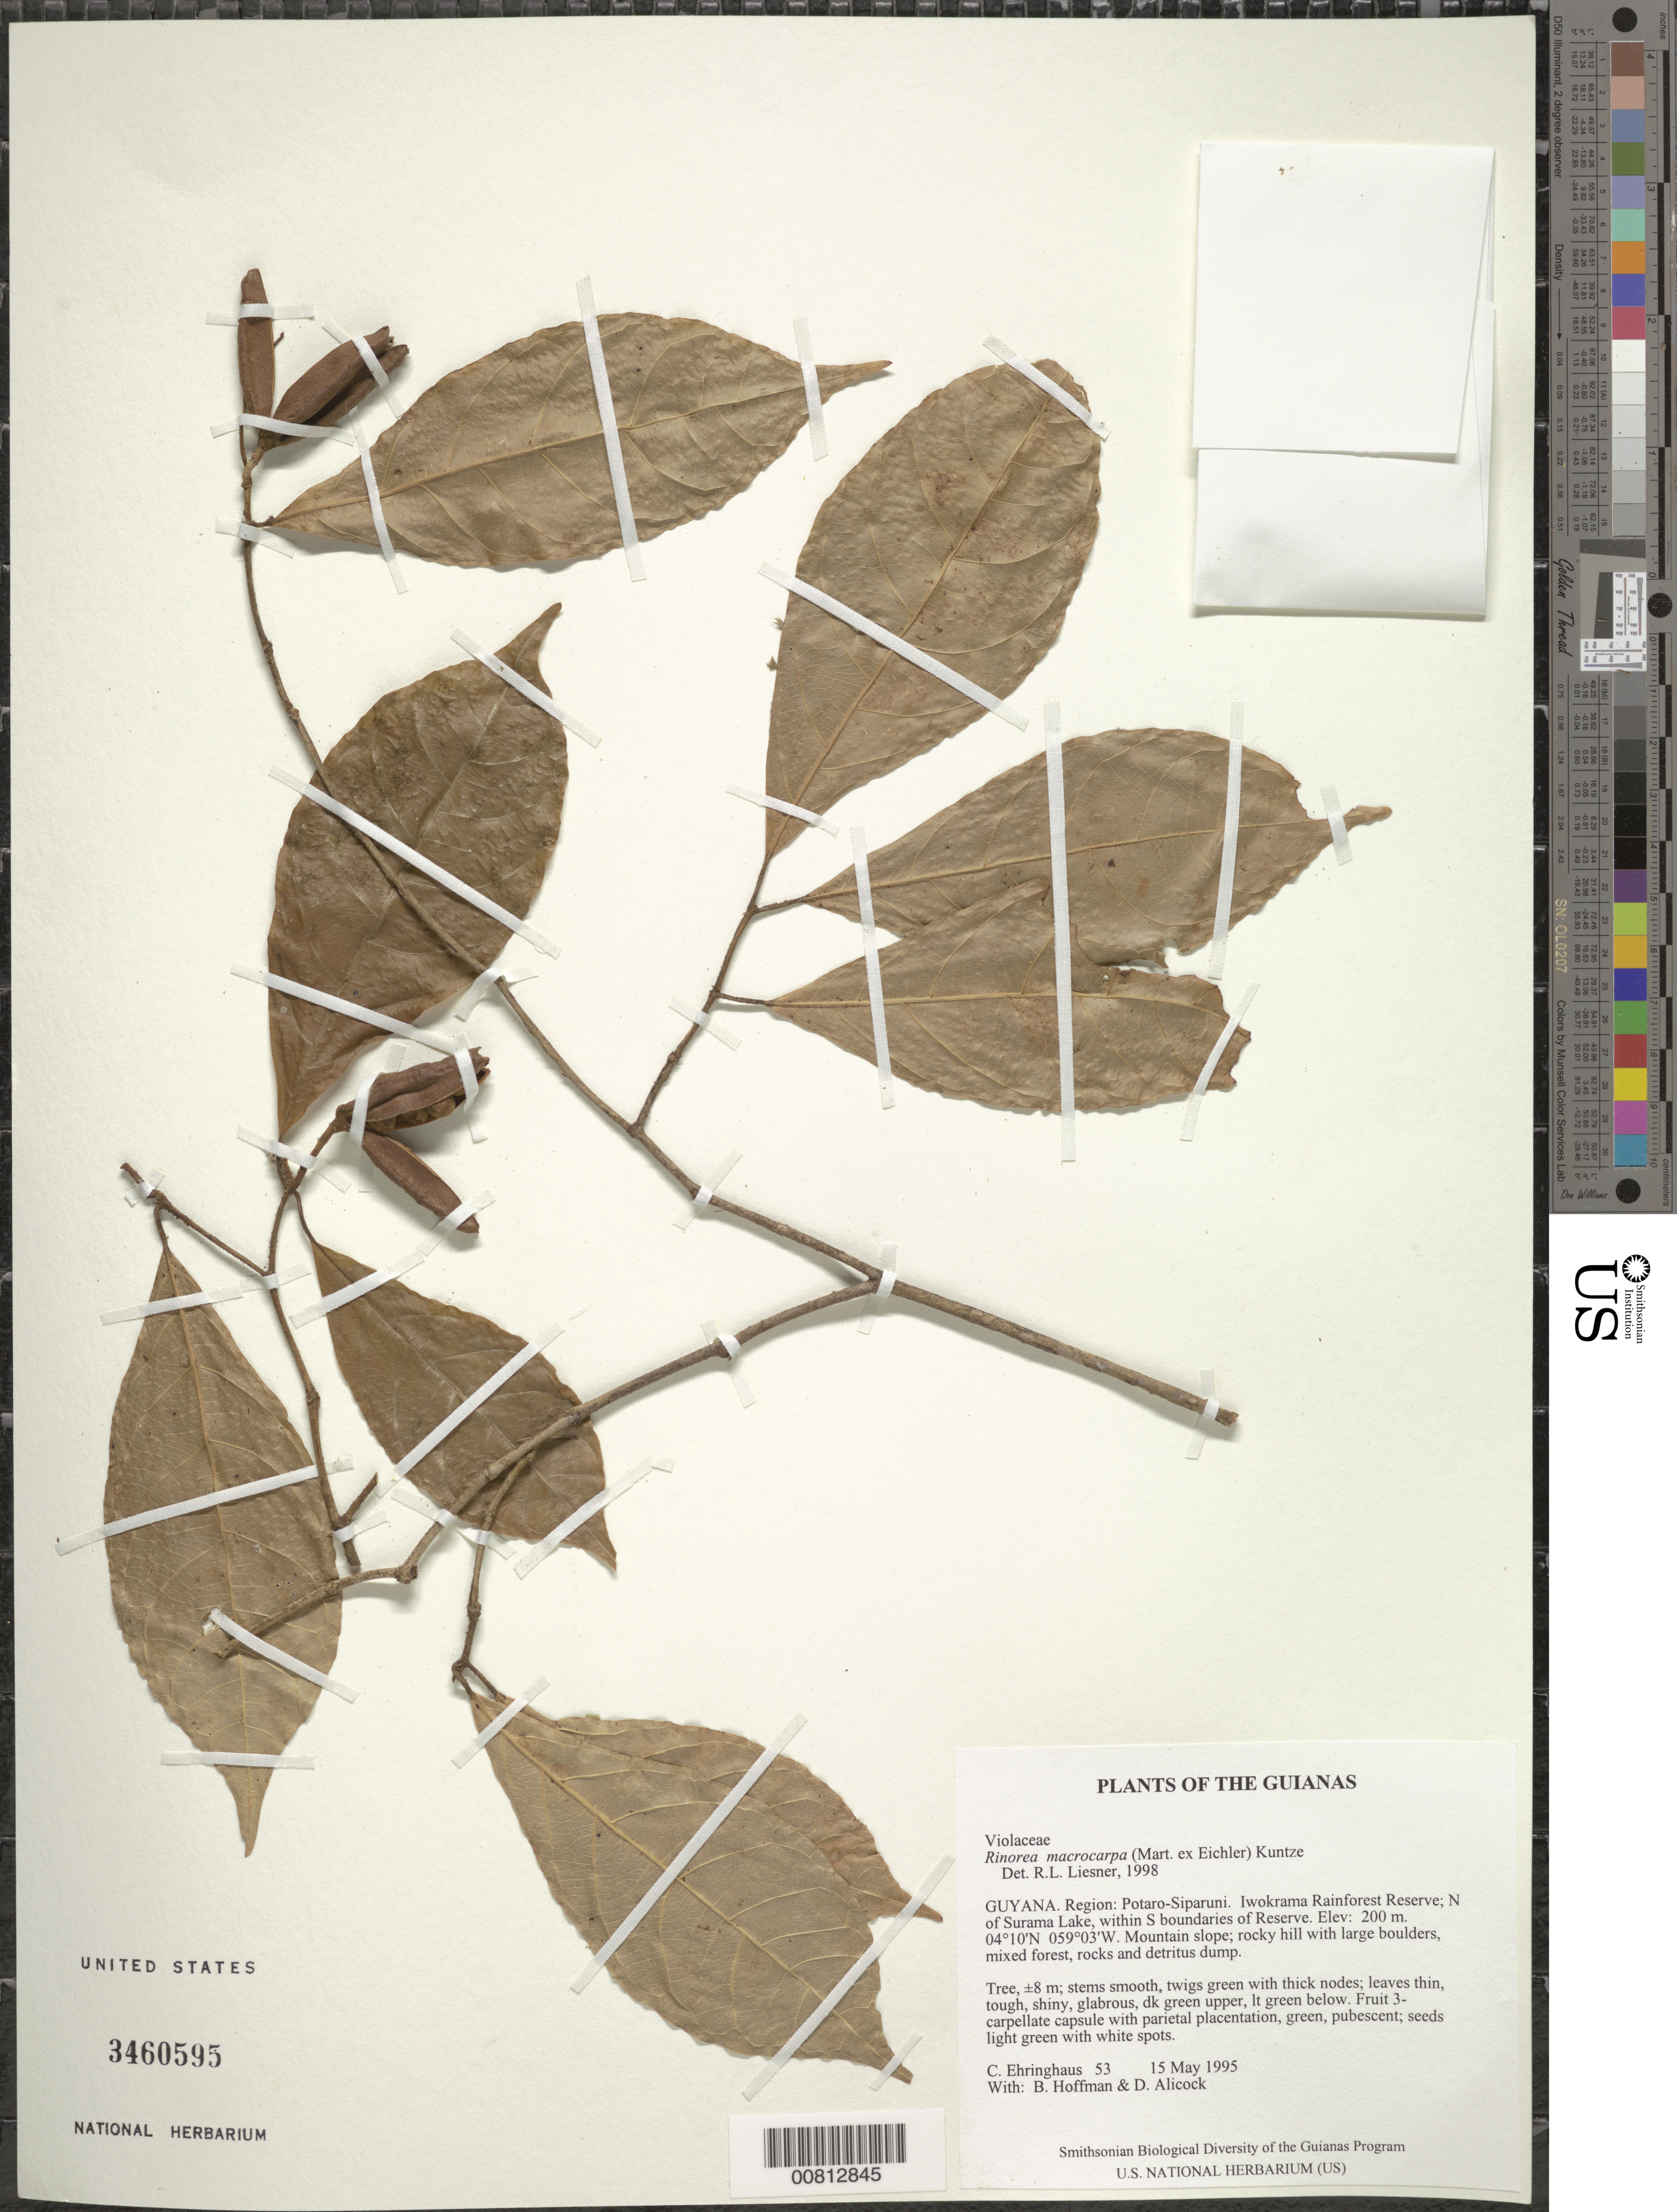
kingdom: Plantae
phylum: Tracheophyta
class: Magnoliopsida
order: Malpighiales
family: Violaceae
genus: Rinorea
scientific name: Rinorea pubiflora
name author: (Benth.) Sprague & Sandwith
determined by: Hoyos-Gomez, S. E.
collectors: C. Ehringhaus, B. Hoffman & D. Allicock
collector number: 53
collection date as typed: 15 May 1995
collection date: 1995-05-15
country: Guyana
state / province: Potaro-Siparuni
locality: Iwokrama Rainforest Reserve; N of Surama Lake, within S boundaries of Reserve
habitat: Mountain slope; rocky hill with large boulders, mixed forest, rocks and detritus dump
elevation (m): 200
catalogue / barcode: US 3460595